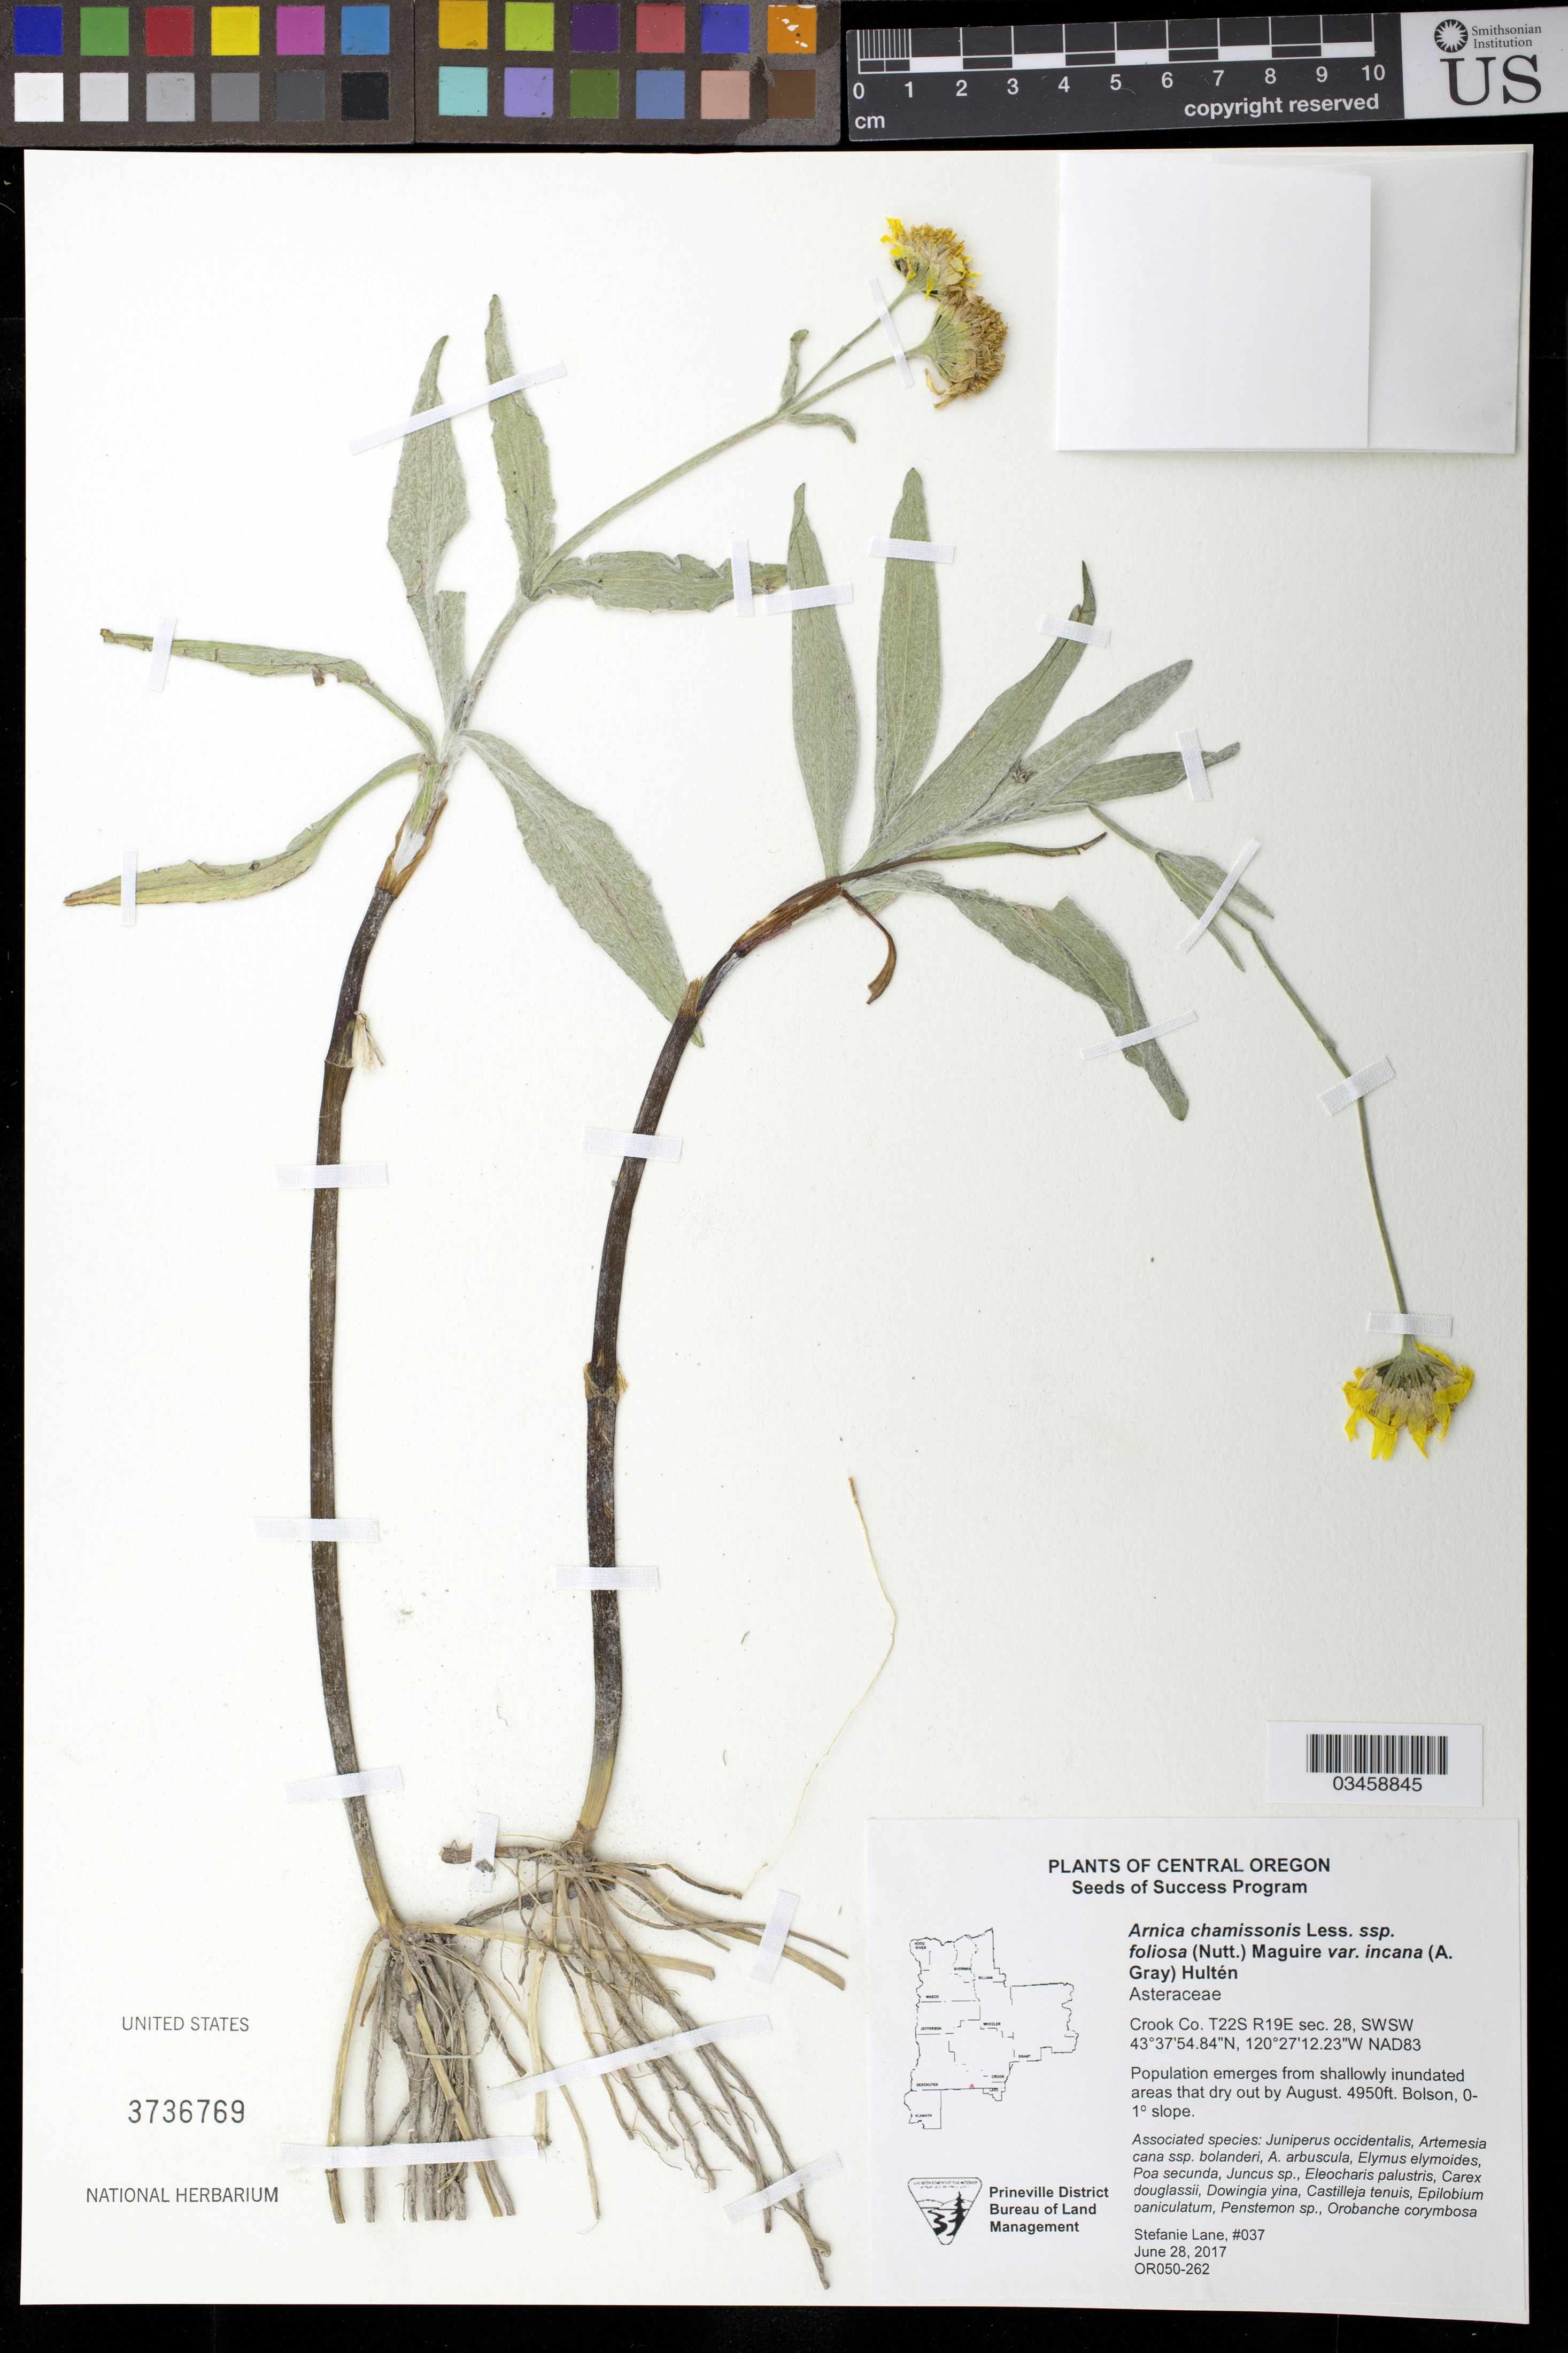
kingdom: Plantae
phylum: Tracheophyta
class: Magnoliopsida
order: Asterales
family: Asteraceae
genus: Arnica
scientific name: Arnica chamissonis var. incana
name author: (A. Gray) Hultén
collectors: S. Lane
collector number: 037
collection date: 2017-06-28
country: United States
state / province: Oregon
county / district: Crook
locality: T22S R19E, sec. 28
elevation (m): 1509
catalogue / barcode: US 3736769